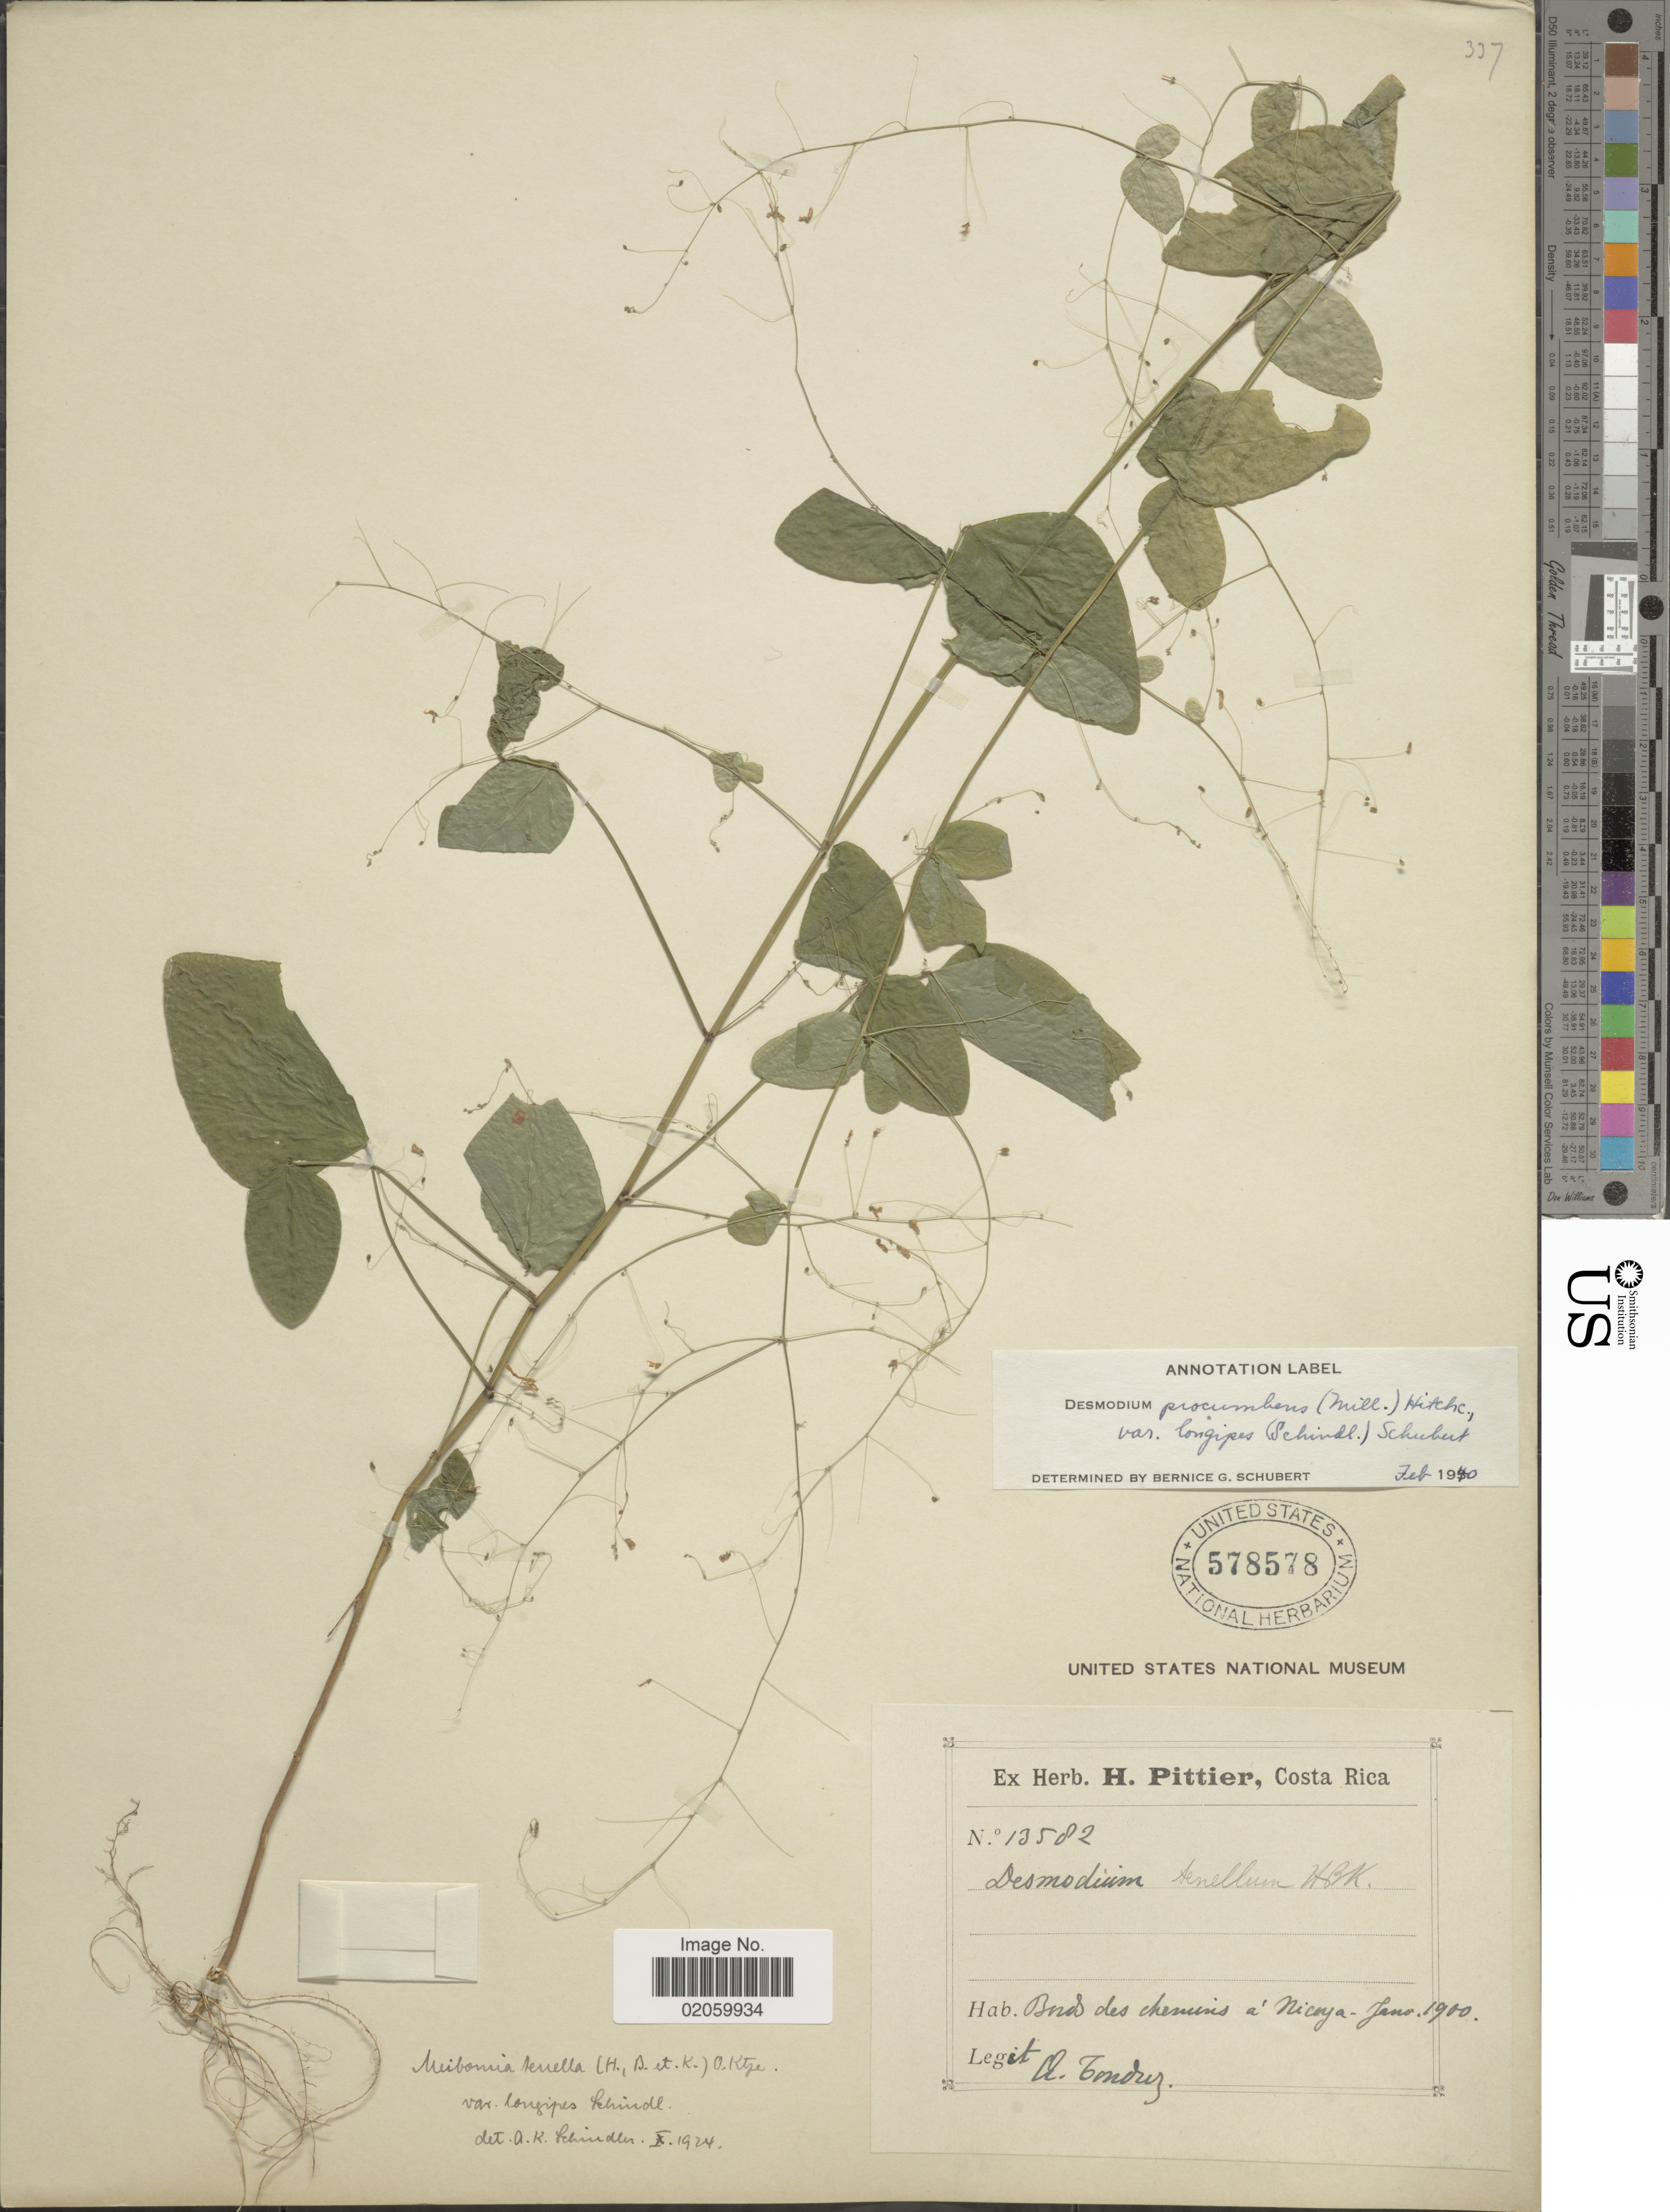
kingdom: Plantae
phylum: Tracheophyta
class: Magnoliopsida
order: Fabales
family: Fabaceae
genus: Desmodium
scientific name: Desmodium procumbens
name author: (Mill.) Hitchc.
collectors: A. Tonduz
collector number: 13582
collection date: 1900-01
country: Costa Rica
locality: Bords des chemins a Nicoya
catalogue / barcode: US 578578